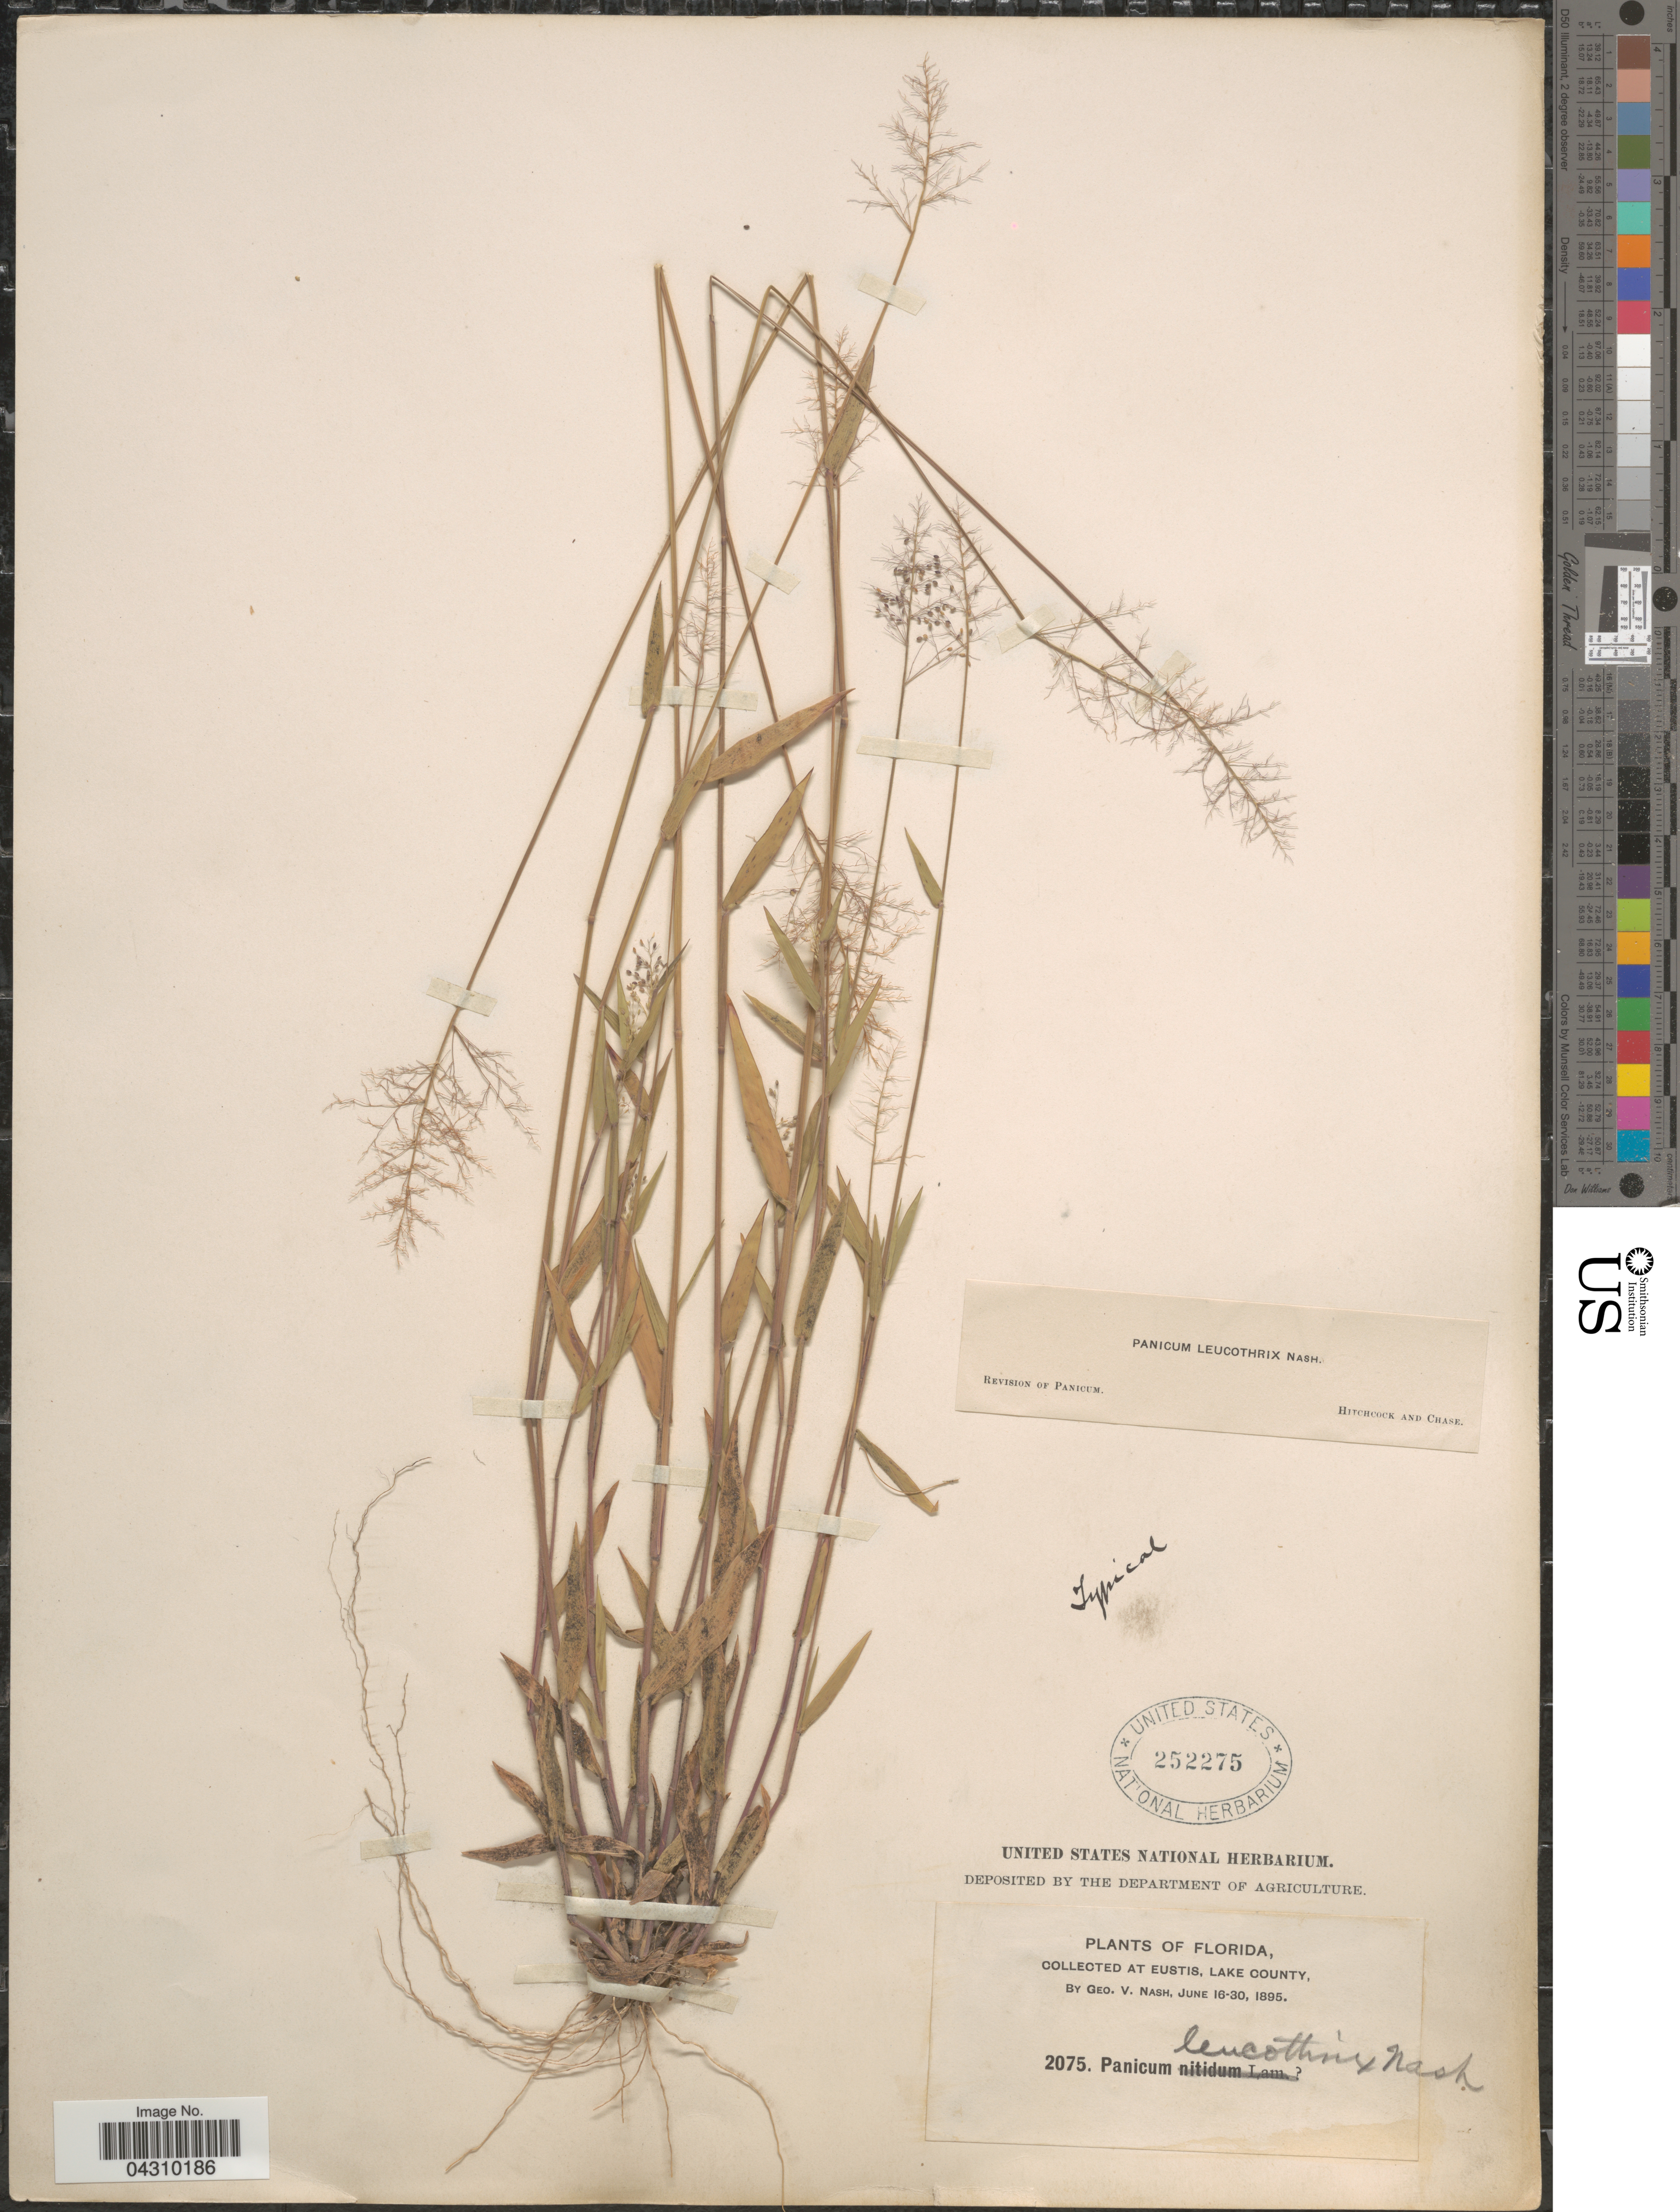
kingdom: Plantae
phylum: Tracheophyta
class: Liliopsida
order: Poales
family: Poaceae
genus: Dichanthelium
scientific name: Dichanthelium acuminatum var. acuminatum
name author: (Sw.) Gould & C.A. Clark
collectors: G. V. Nash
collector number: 2075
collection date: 1895-06-16/1895-06-30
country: United States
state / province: Florida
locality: At Eustis, Lake County.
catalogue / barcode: US 252275